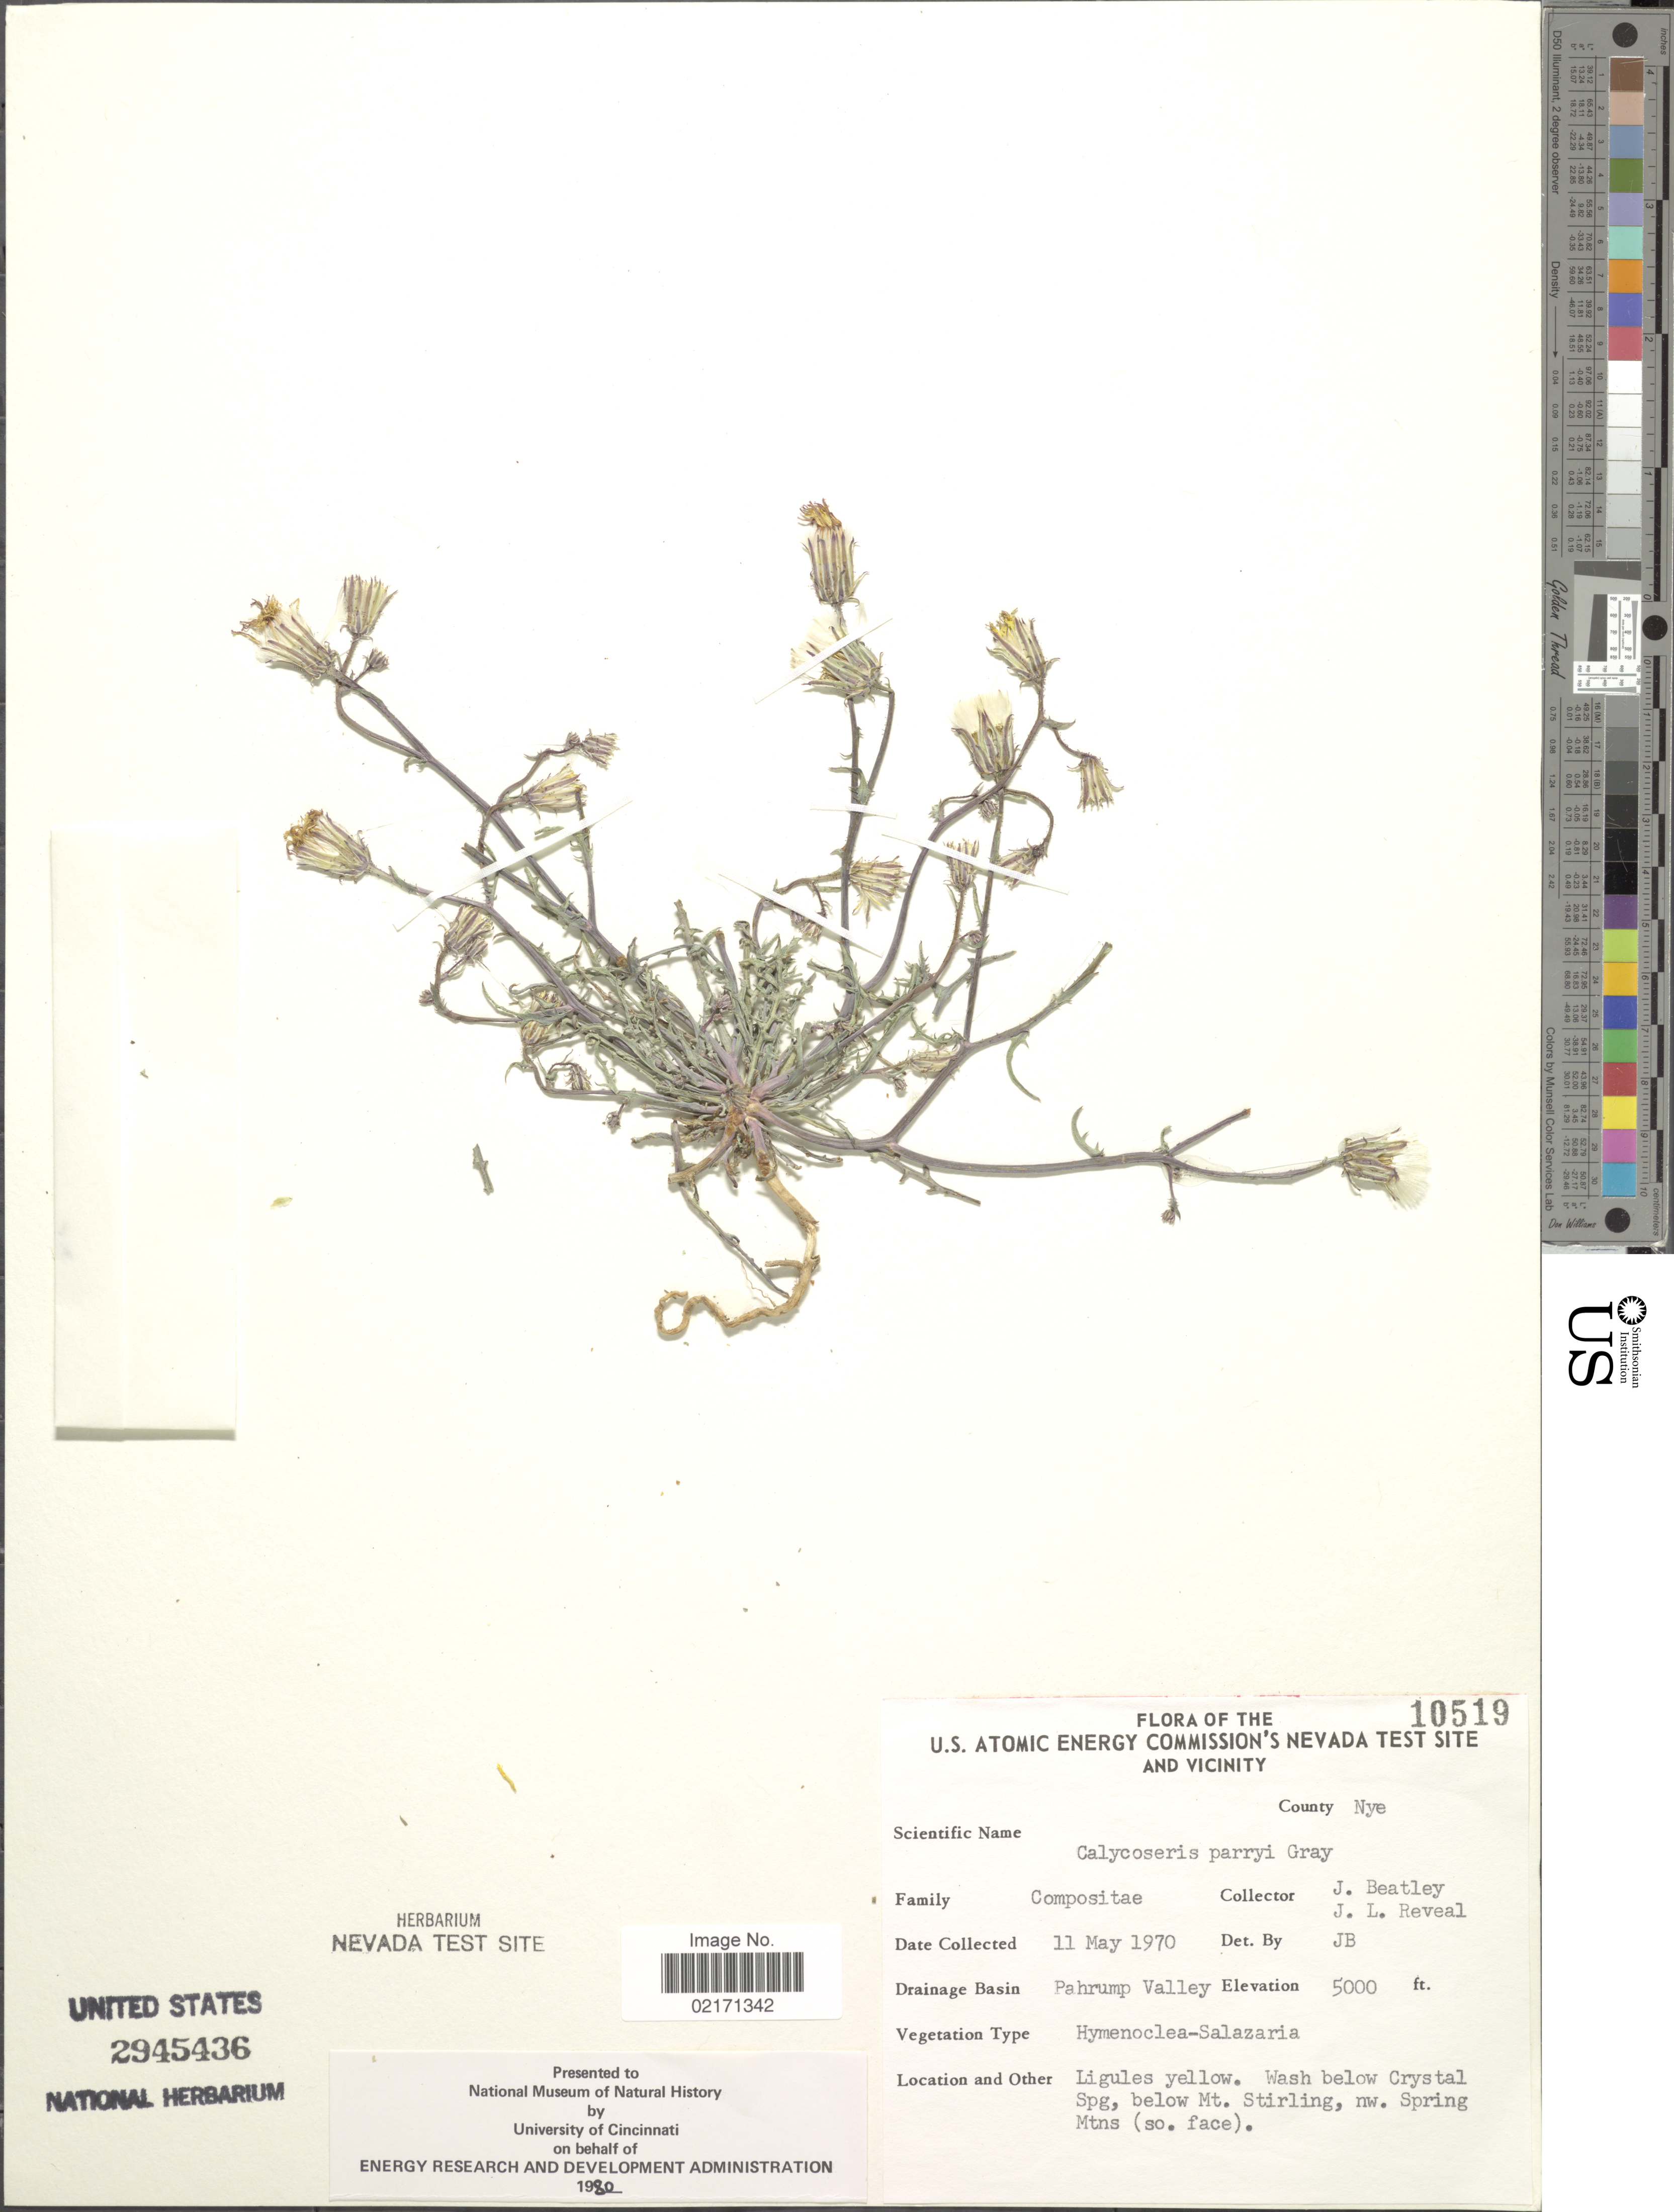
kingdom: Plantae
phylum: Tracheophyta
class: Magnoliopsida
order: Asterales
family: Asteraceae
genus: Calycoseris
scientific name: Calycoseris parryi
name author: A. Gray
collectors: J. C. Beatley & J. L. Reveal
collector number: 10519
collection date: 1970-05-11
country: United States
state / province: Nevada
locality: U.S. Atomic Energie Commision Nevada Test Site and vicinity. Pahrump Valley. Wash below Crystal Spg, below Mt. Stirling, nw. Spring Mtns. (so. Face). County Nye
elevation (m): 1524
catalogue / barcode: US 2945436